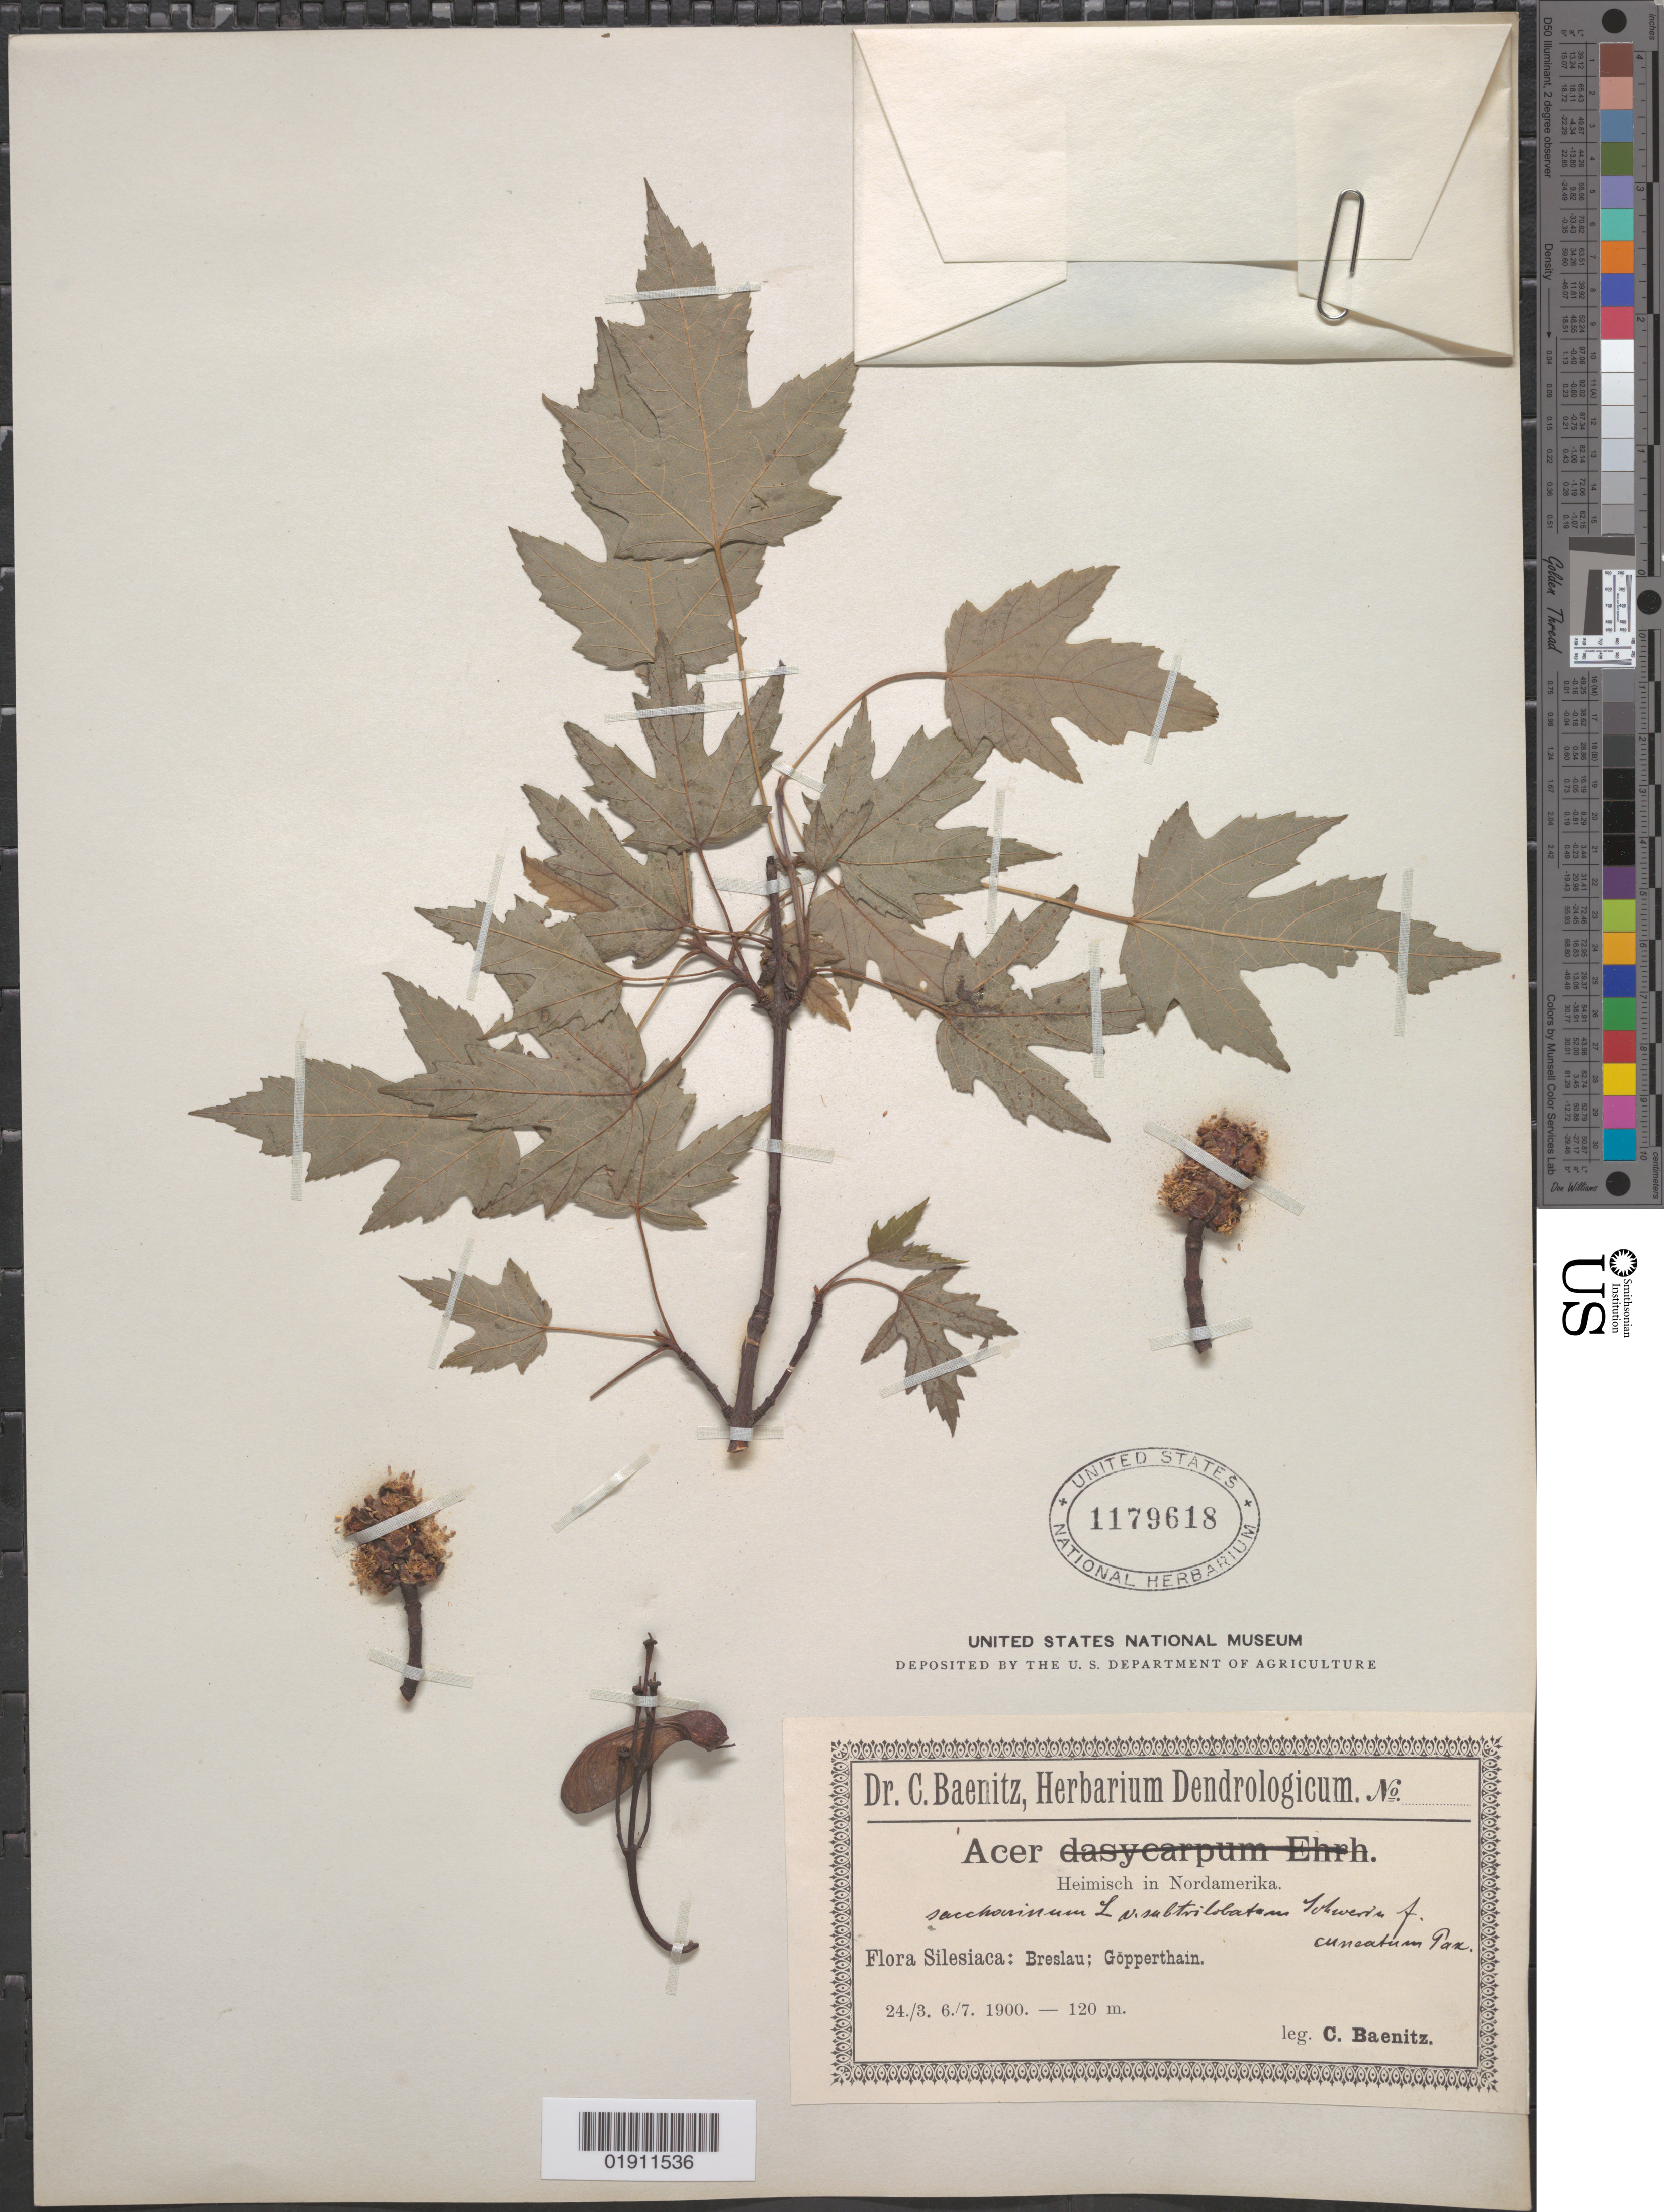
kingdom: Plantae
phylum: Tracheophyta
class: Magnoliopsida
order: Sapindales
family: Sapindaceae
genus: Acer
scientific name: Acer saccharinum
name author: L.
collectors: C. G. Baenitz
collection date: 1900-03-24,1900-07-06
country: Poland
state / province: Dolnoslaskie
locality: Breslau [Wrocław], Gopperthain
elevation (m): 120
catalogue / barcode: US 1179618